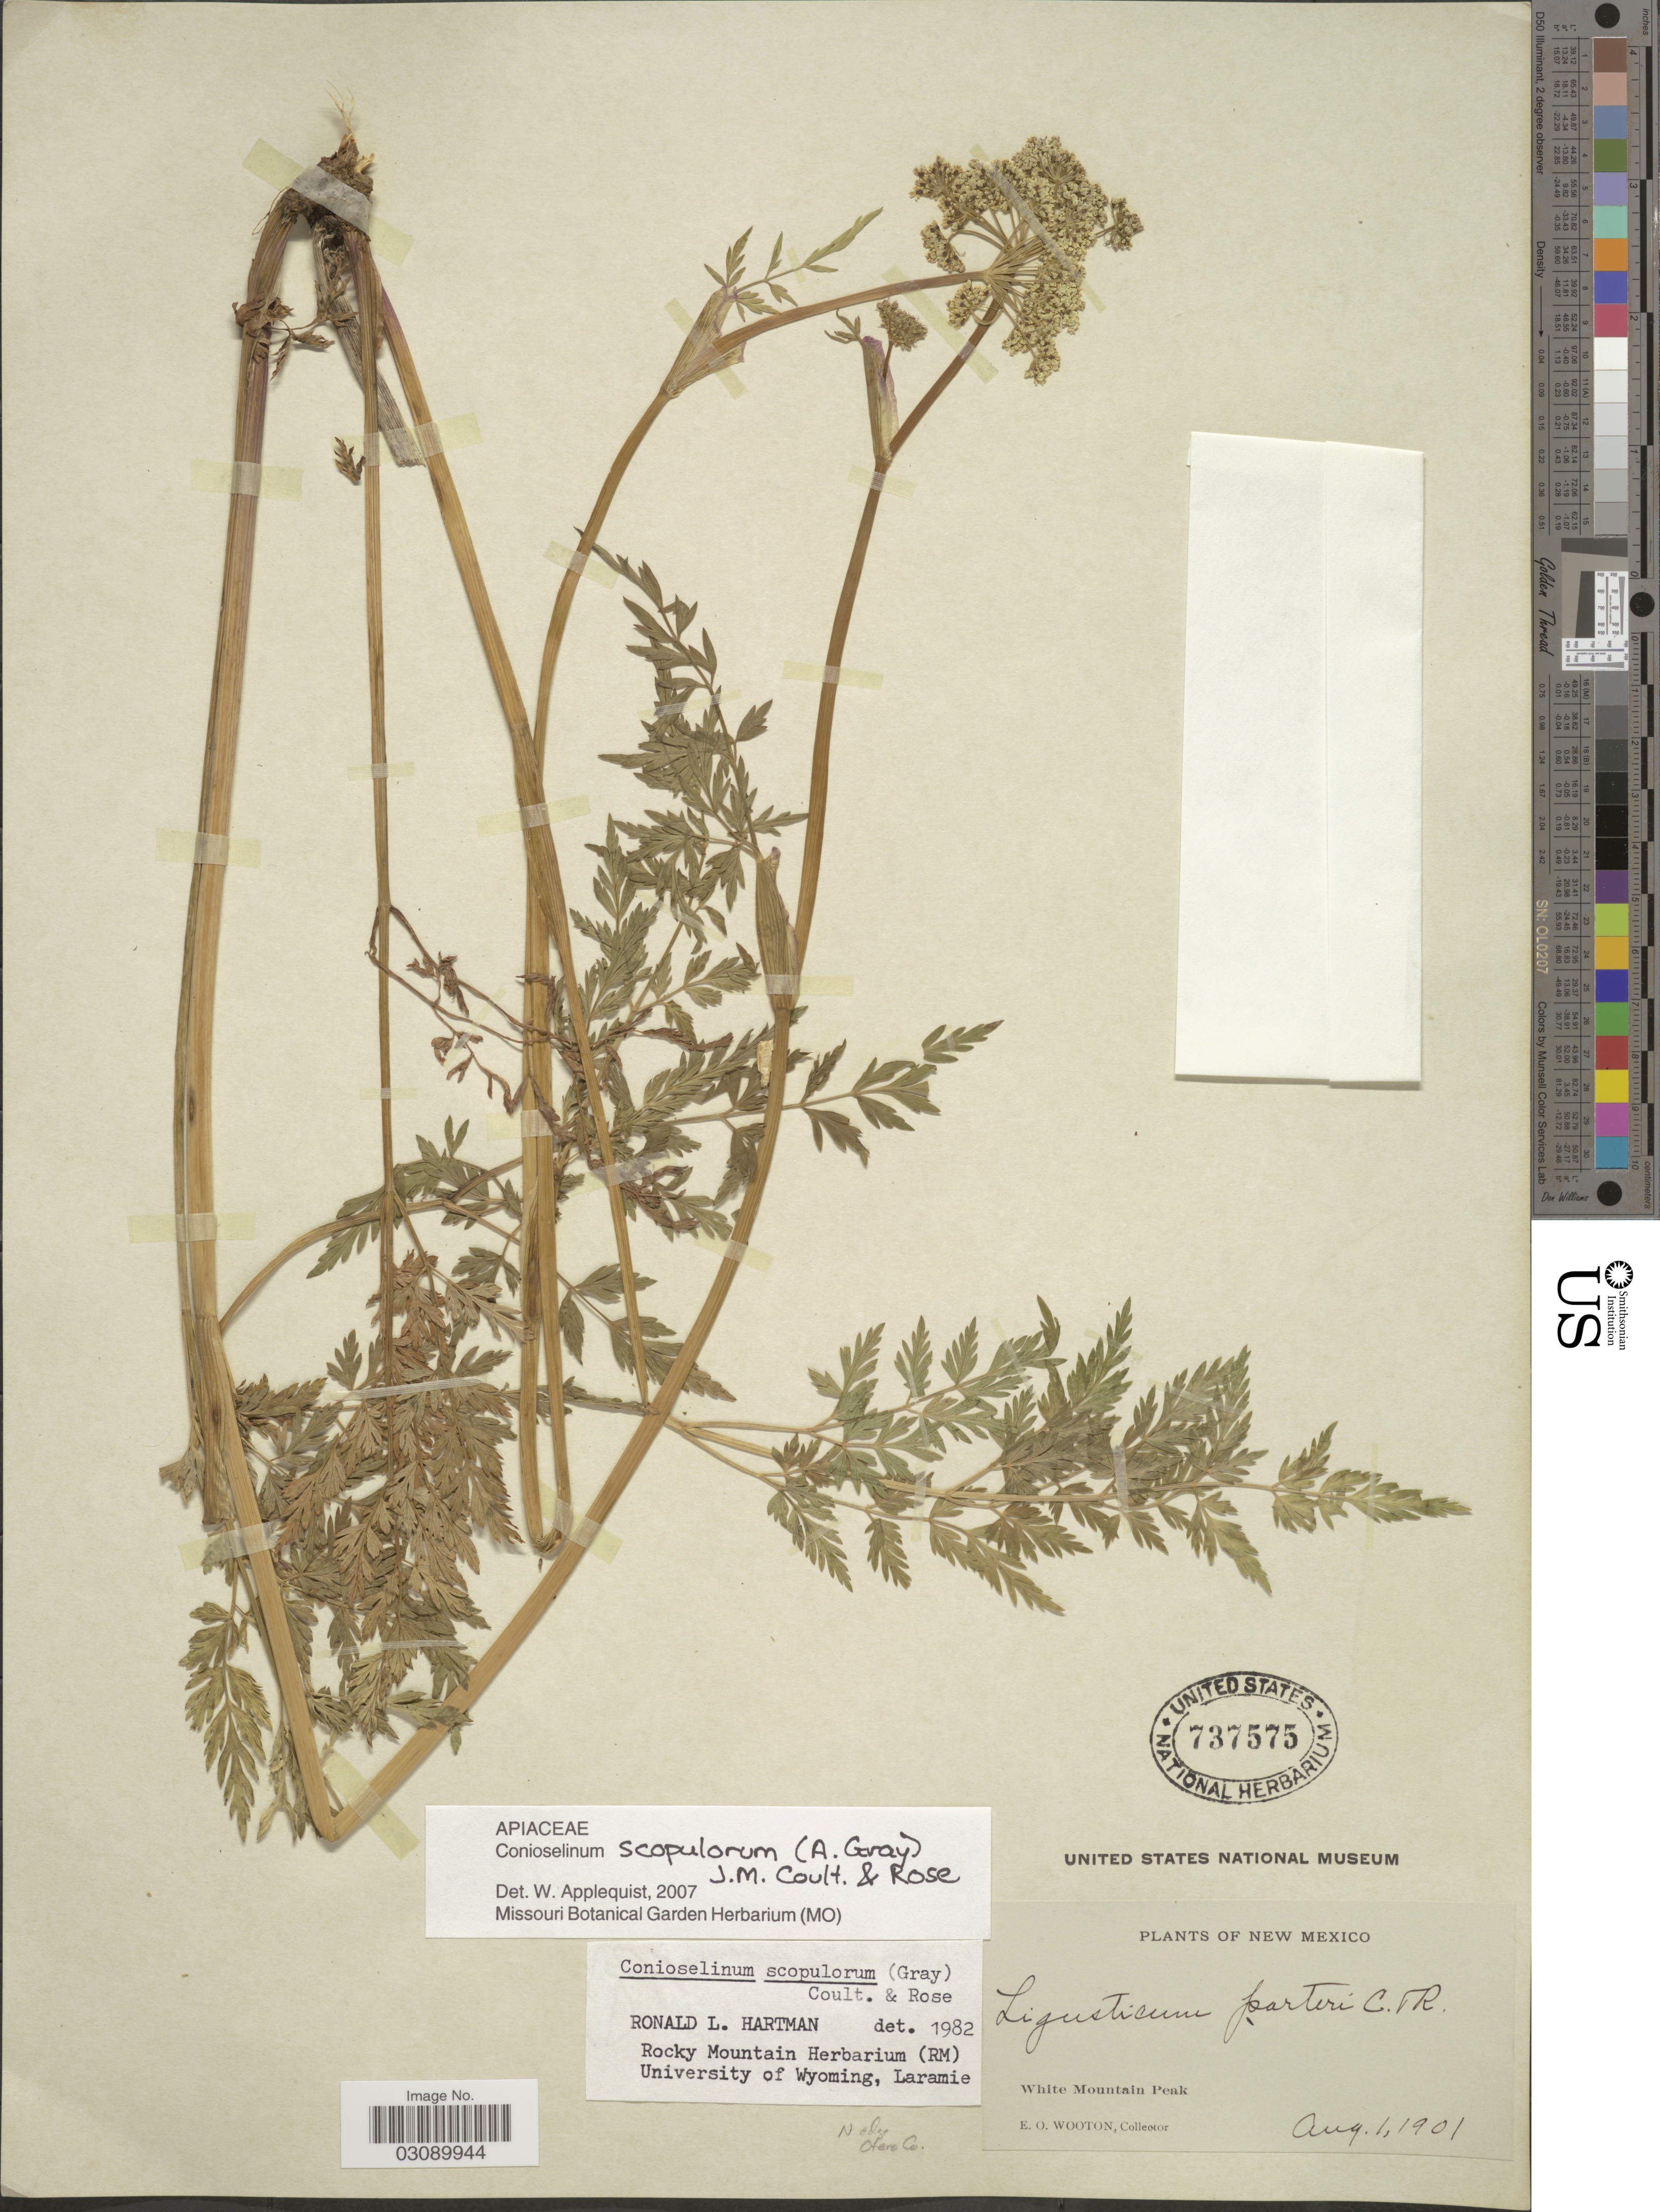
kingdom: Plantae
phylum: Tracheophyta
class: Magnoliopsida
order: Apiales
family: Apiaceae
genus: Conioselinum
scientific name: Conioselinum scopulorum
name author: (A. Gray) J.M. Coult. & Rose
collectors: E. O. Wooton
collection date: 1901-08-01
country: United States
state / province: New Mexico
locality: White Mountain Peak. N. edge of Otero Co.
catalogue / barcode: US 737575